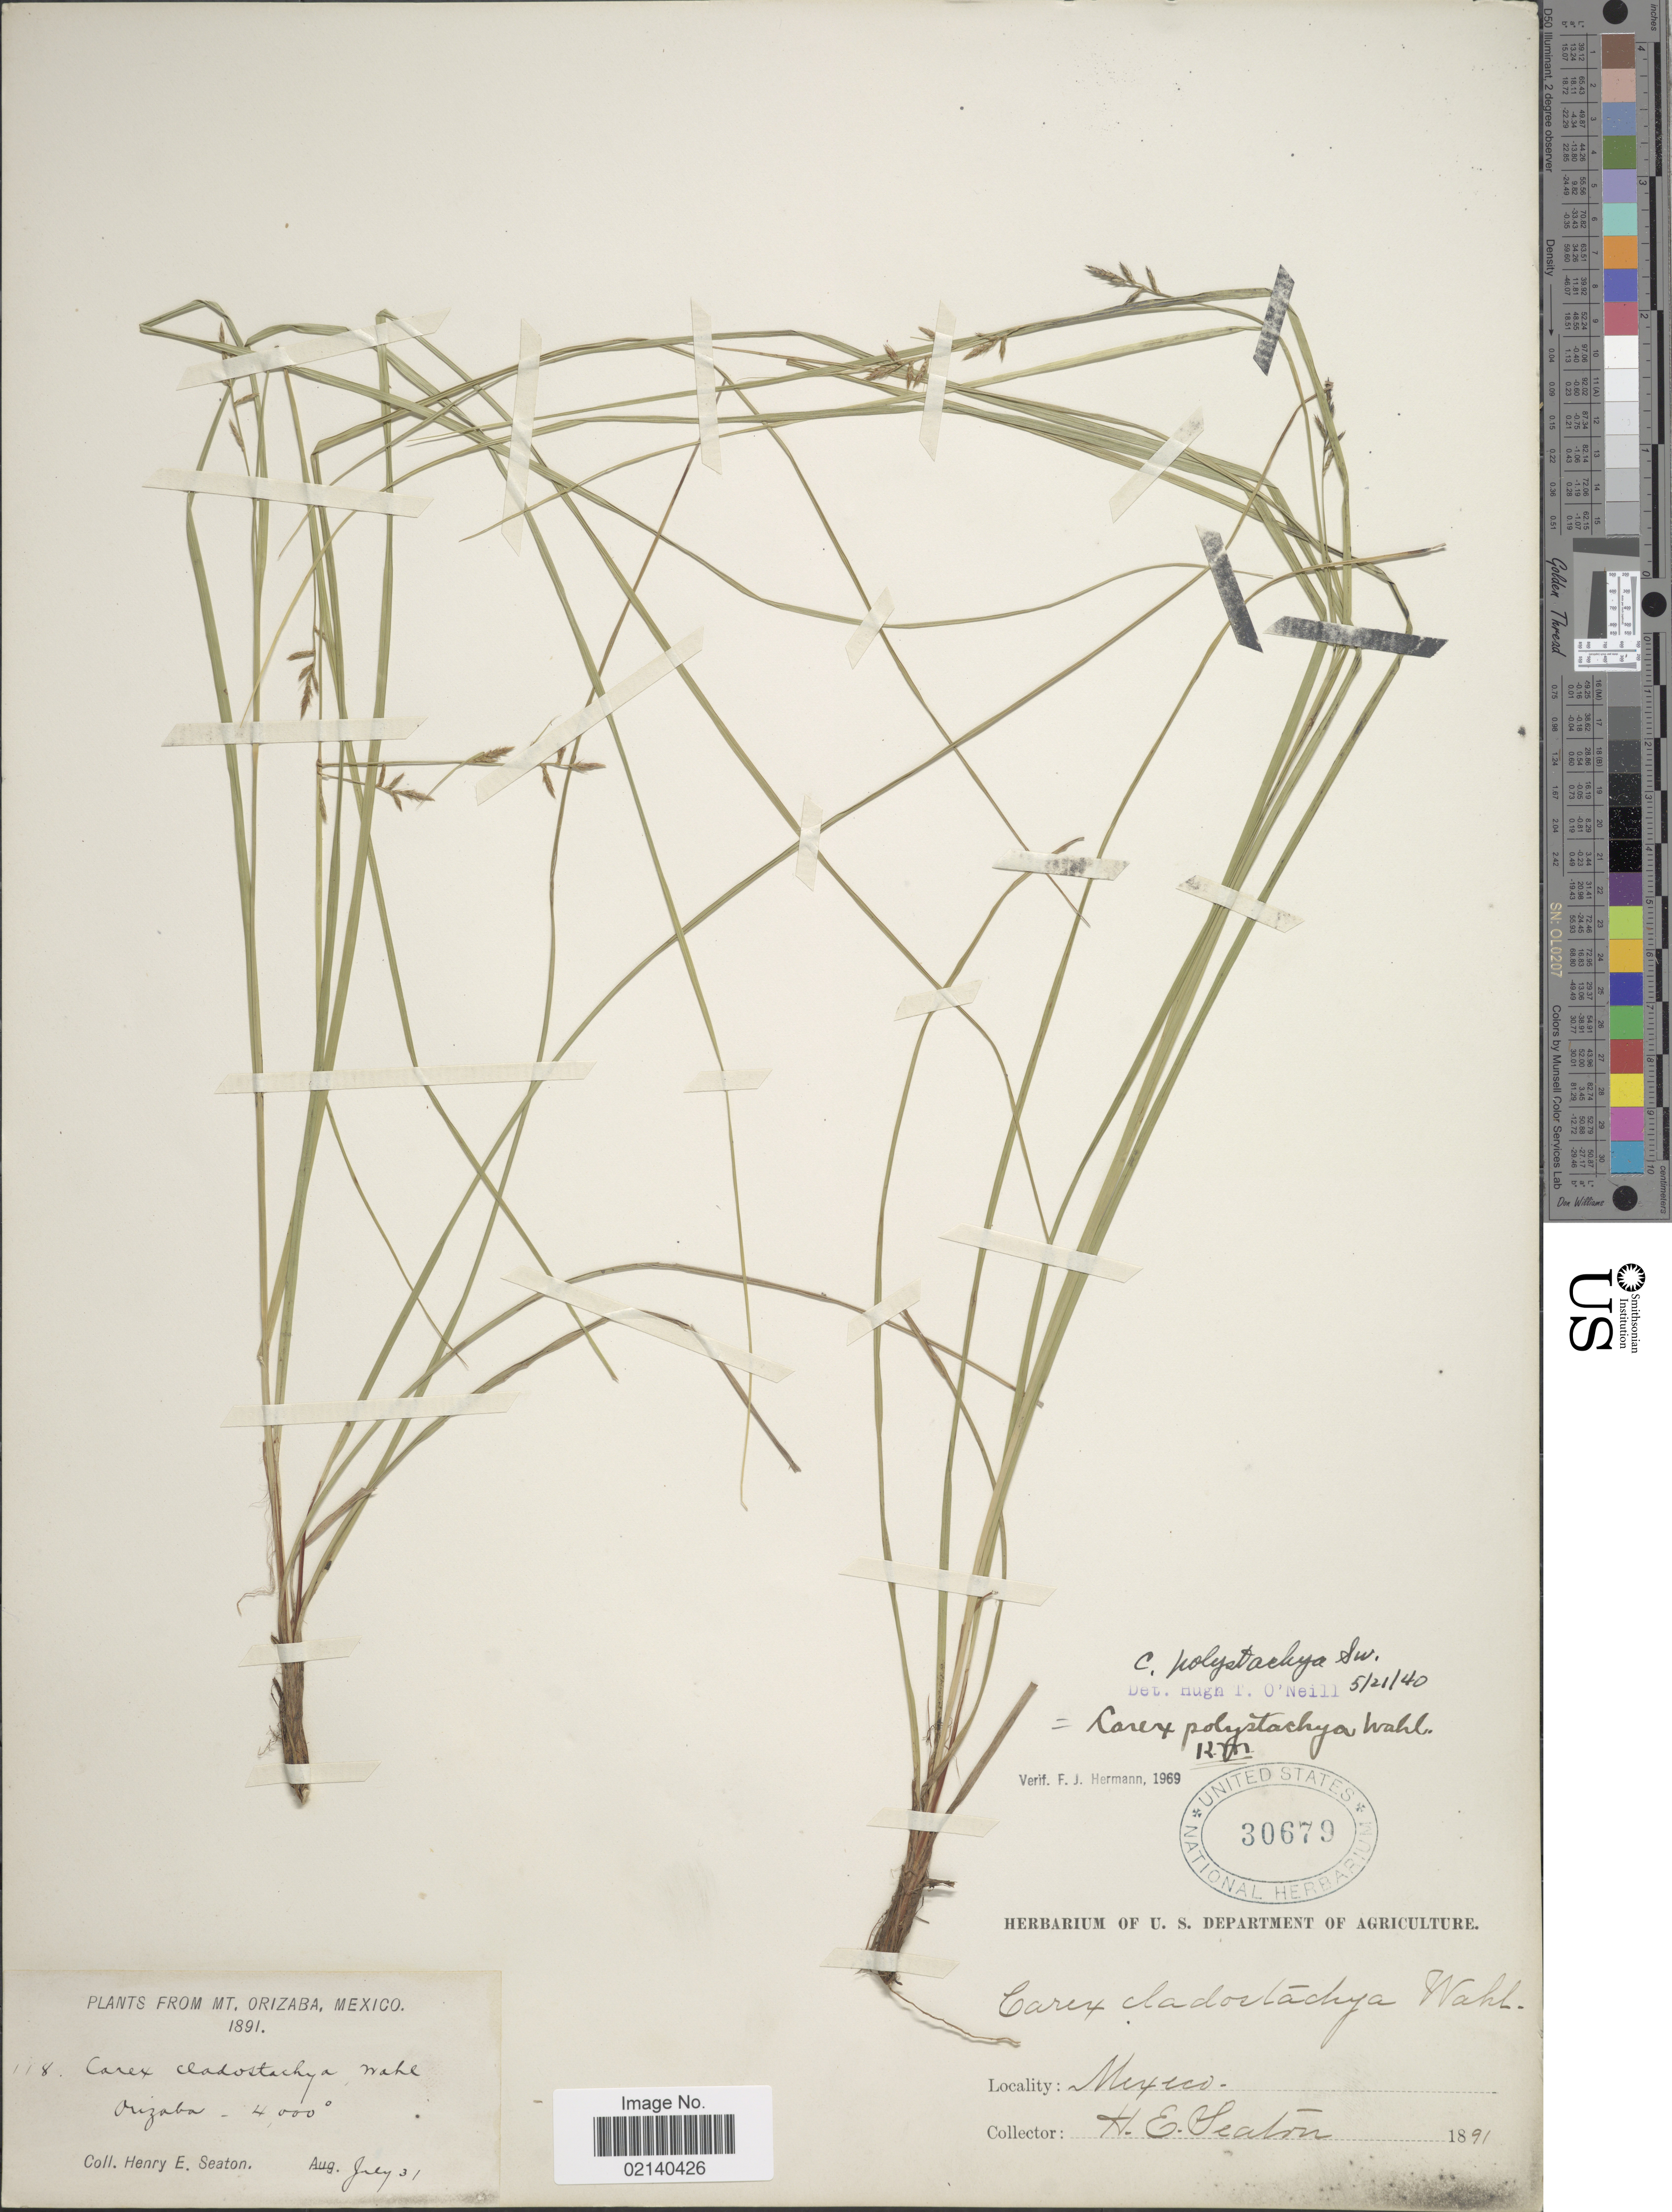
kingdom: Plantae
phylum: Tracheophyta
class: Liliopsida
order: Poales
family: Cyperaceae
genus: Carex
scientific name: Carex polystachya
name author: Sw. ex Wahlenb.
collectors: H. E. Seaton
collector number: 118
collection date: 1891-07-31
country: Mexico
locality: Mt. Orizaba, Orizaba.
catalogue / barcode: US 30679